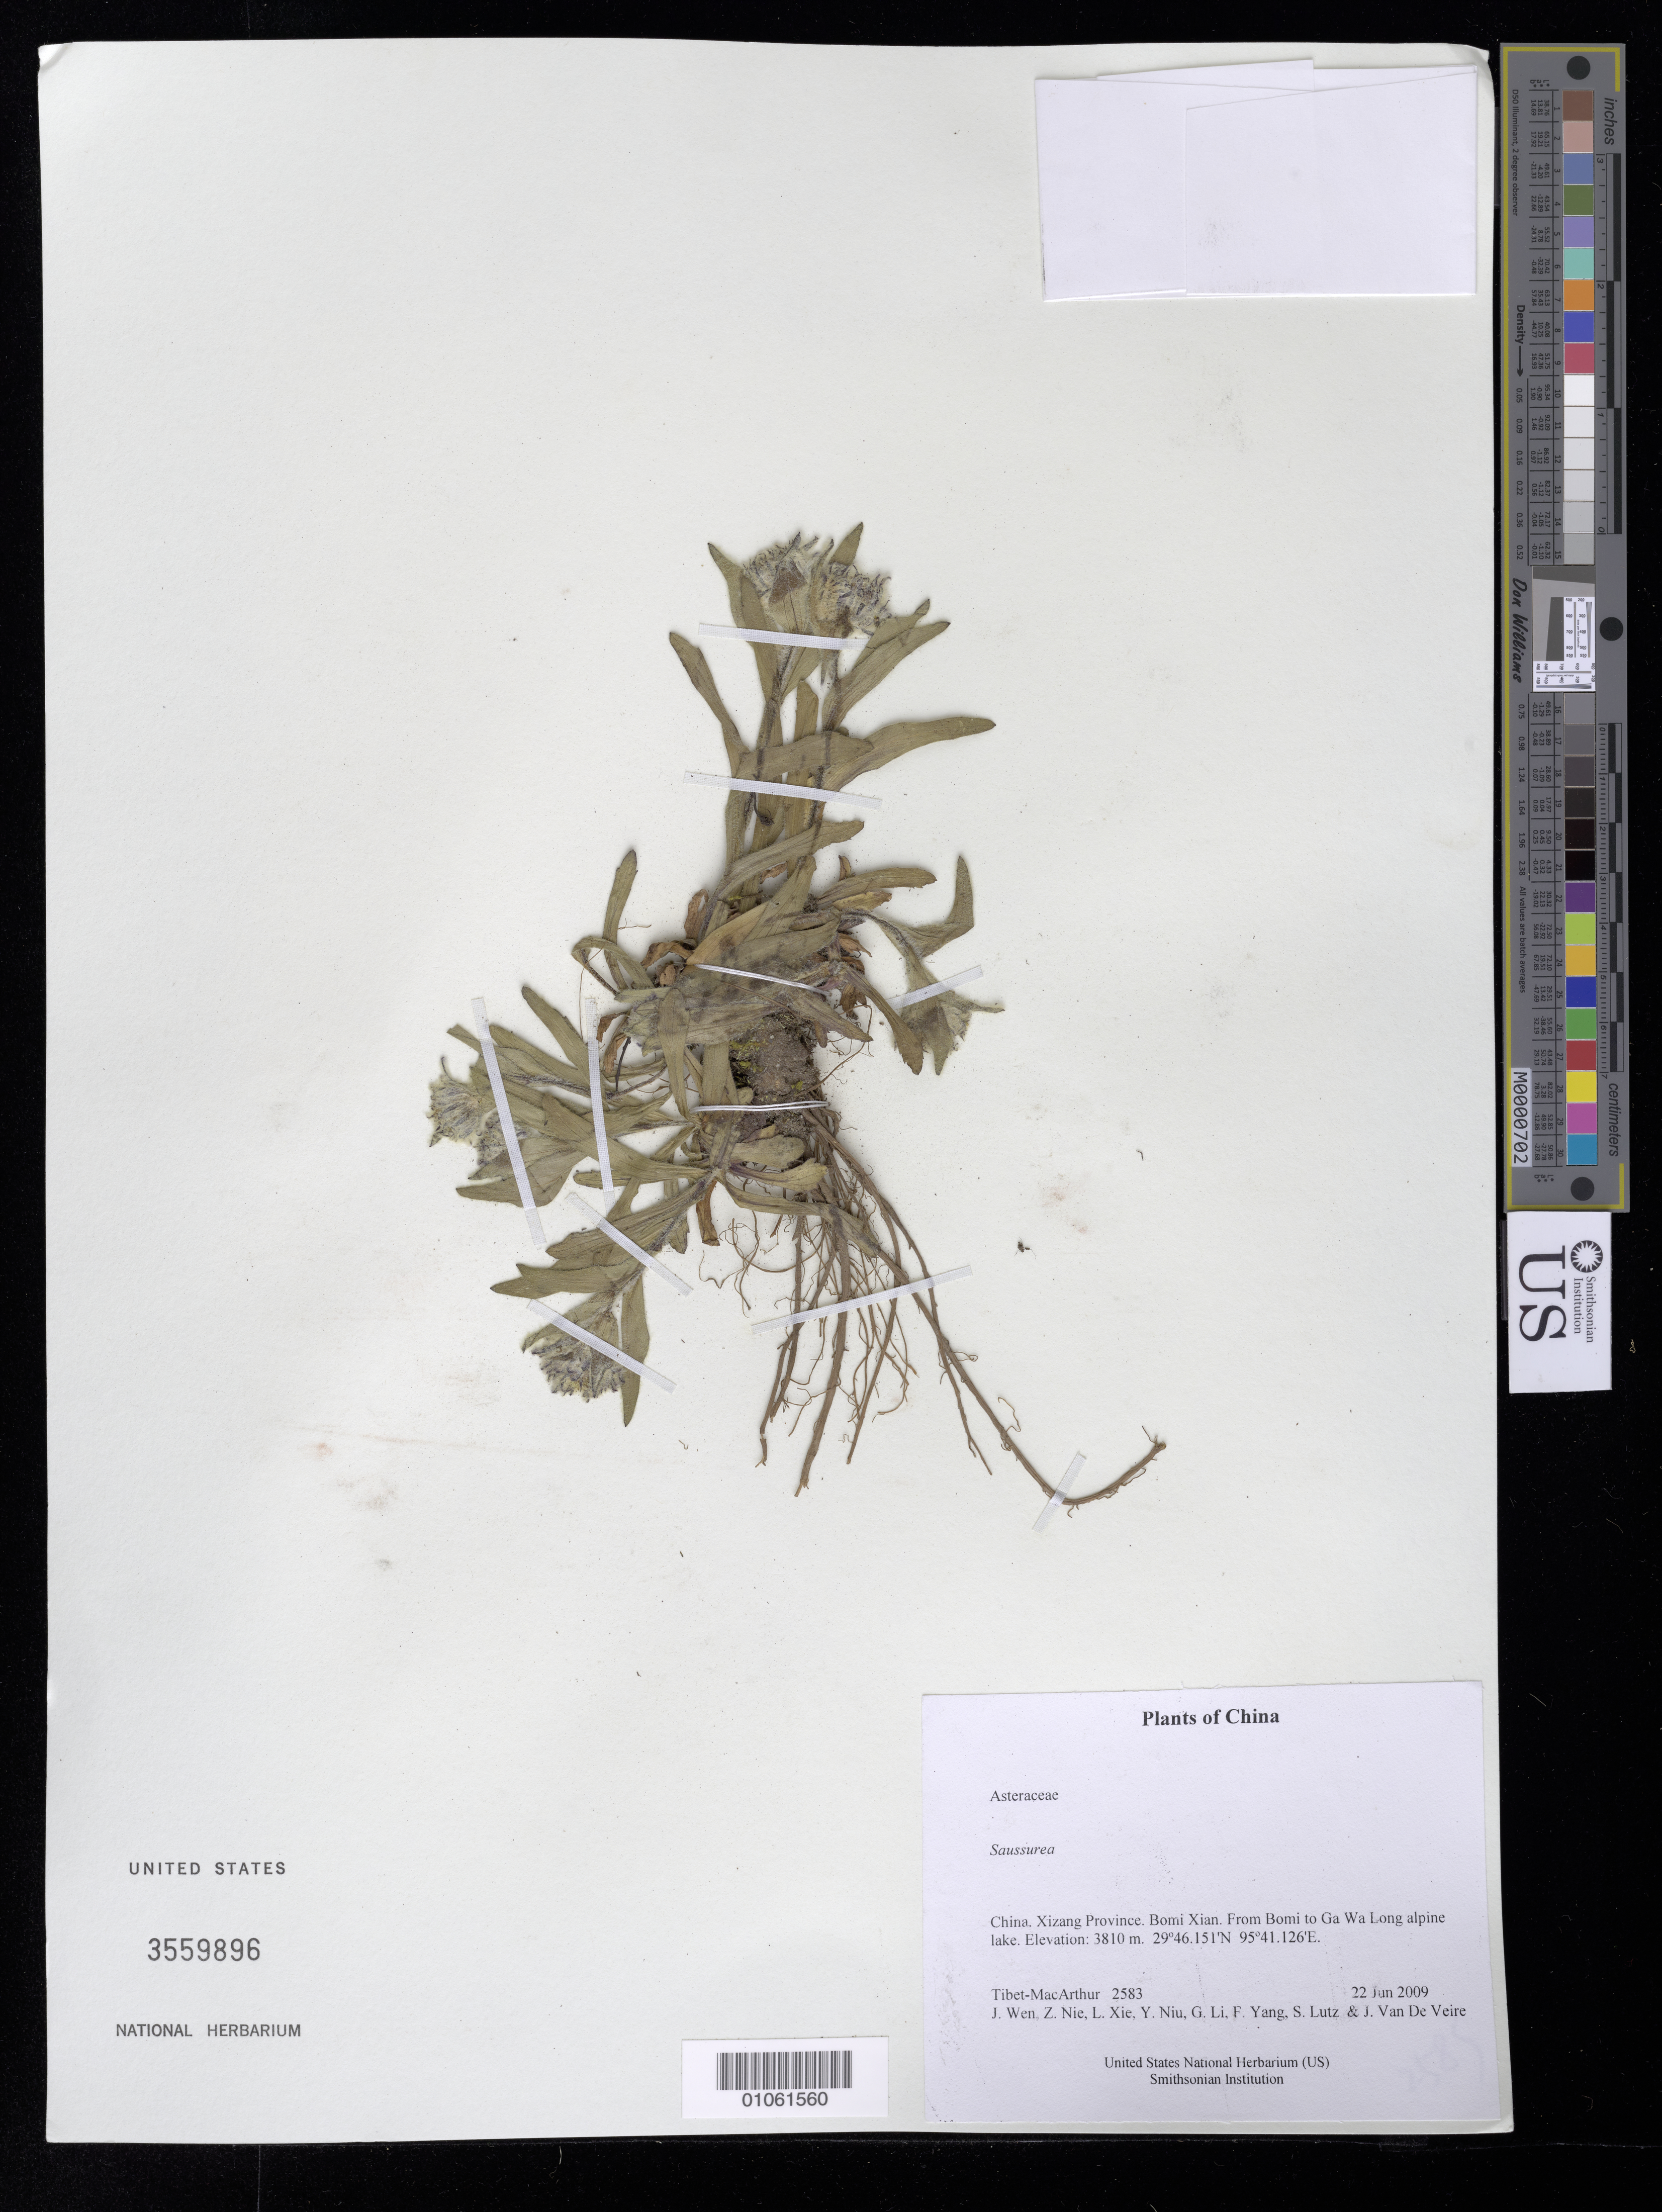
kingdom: Plantae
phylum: Tracheophyta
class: Magnoliopsida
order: Asterales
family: Asteraceae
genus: Saussurea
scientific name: Saussurea sp.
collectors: Tibet-MacArthur, J. Wen, Z. Nie, L. Xie, Y. Niu, G. Li, F. Yang, S. Lutz & J. Van De Veire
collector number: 2583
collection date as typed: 22 Jun 2009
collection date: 2009-06-22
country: China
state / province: Xizang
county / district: Bomi Xian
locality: From Bomi to Ga Wa Long alpine lake.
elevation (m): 3810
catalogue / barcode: US 3559896